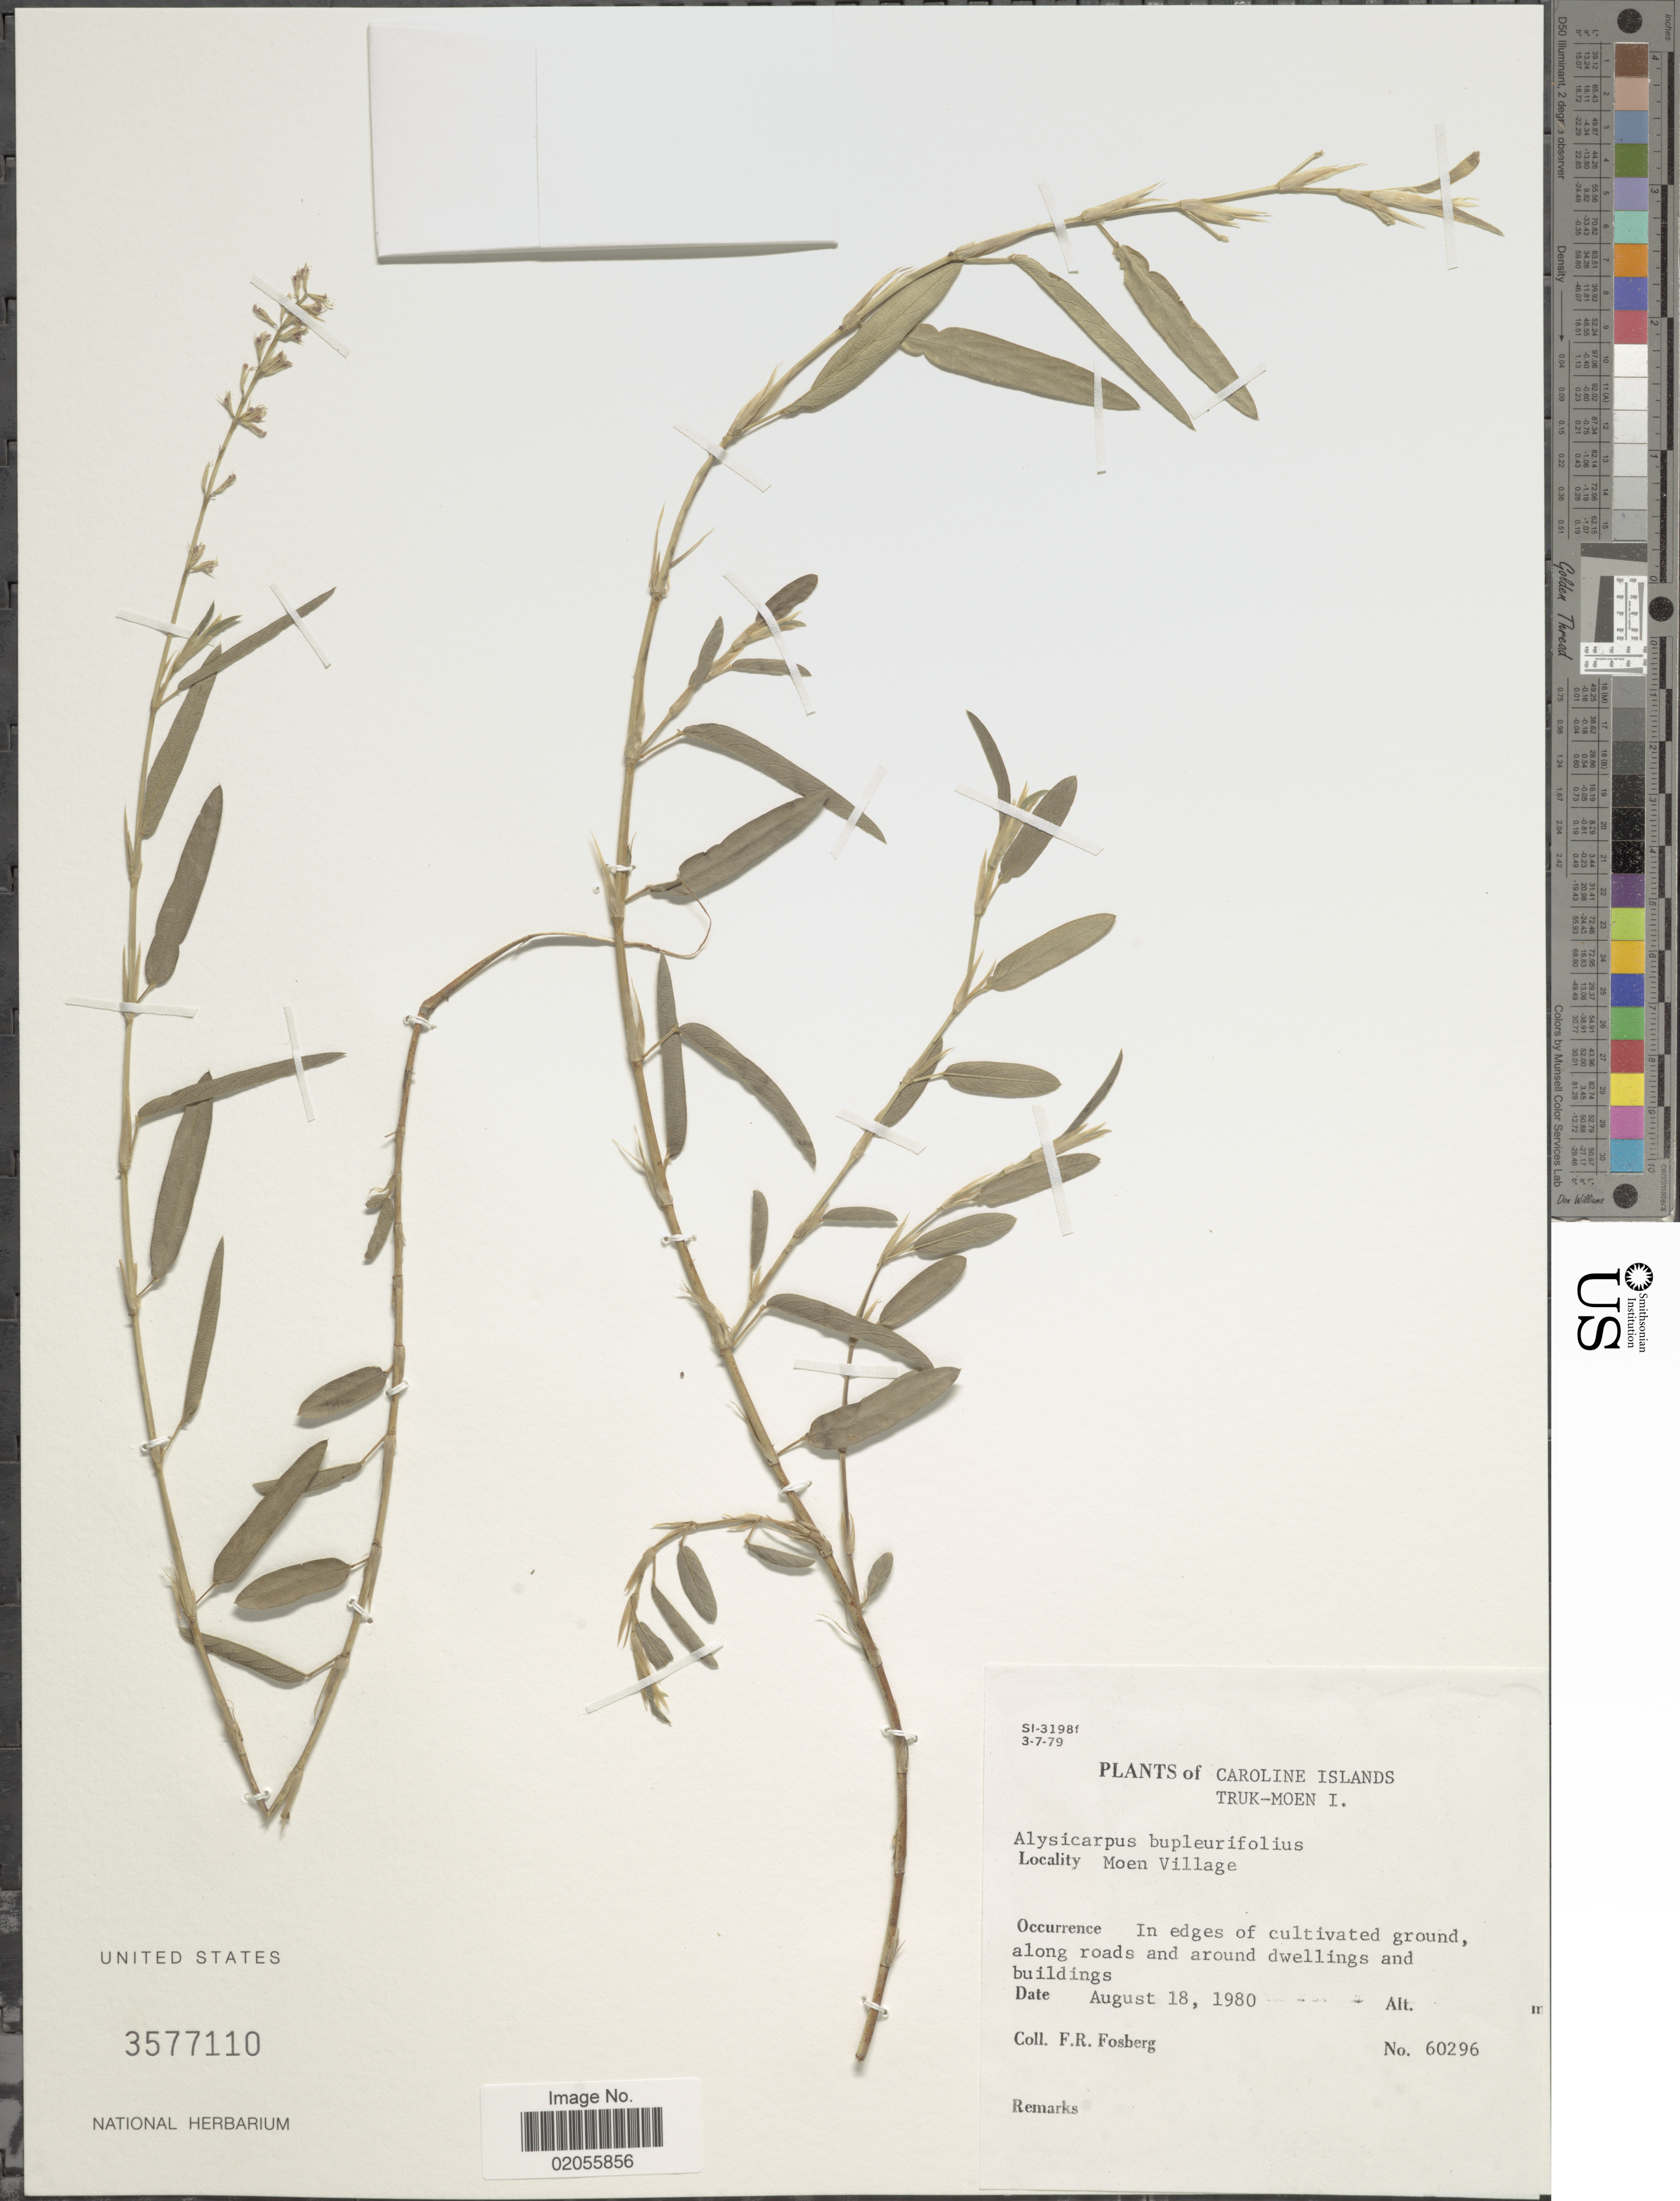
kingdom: Plantae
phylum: Tracheophyta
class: Magnoliopsida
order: Fabales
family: Fabaceae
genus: Alysicarpus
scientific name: Alysicarpus bupleurifolius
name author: (L.) DC.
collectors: F. R. Fosberg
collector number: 60296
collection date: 1980-08-18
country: Micronesia, Federated States of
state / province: Truk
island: Moen [Wono]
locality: Truk-Moen I. Caroline Islands, Moen Village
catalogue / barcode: US 3577110